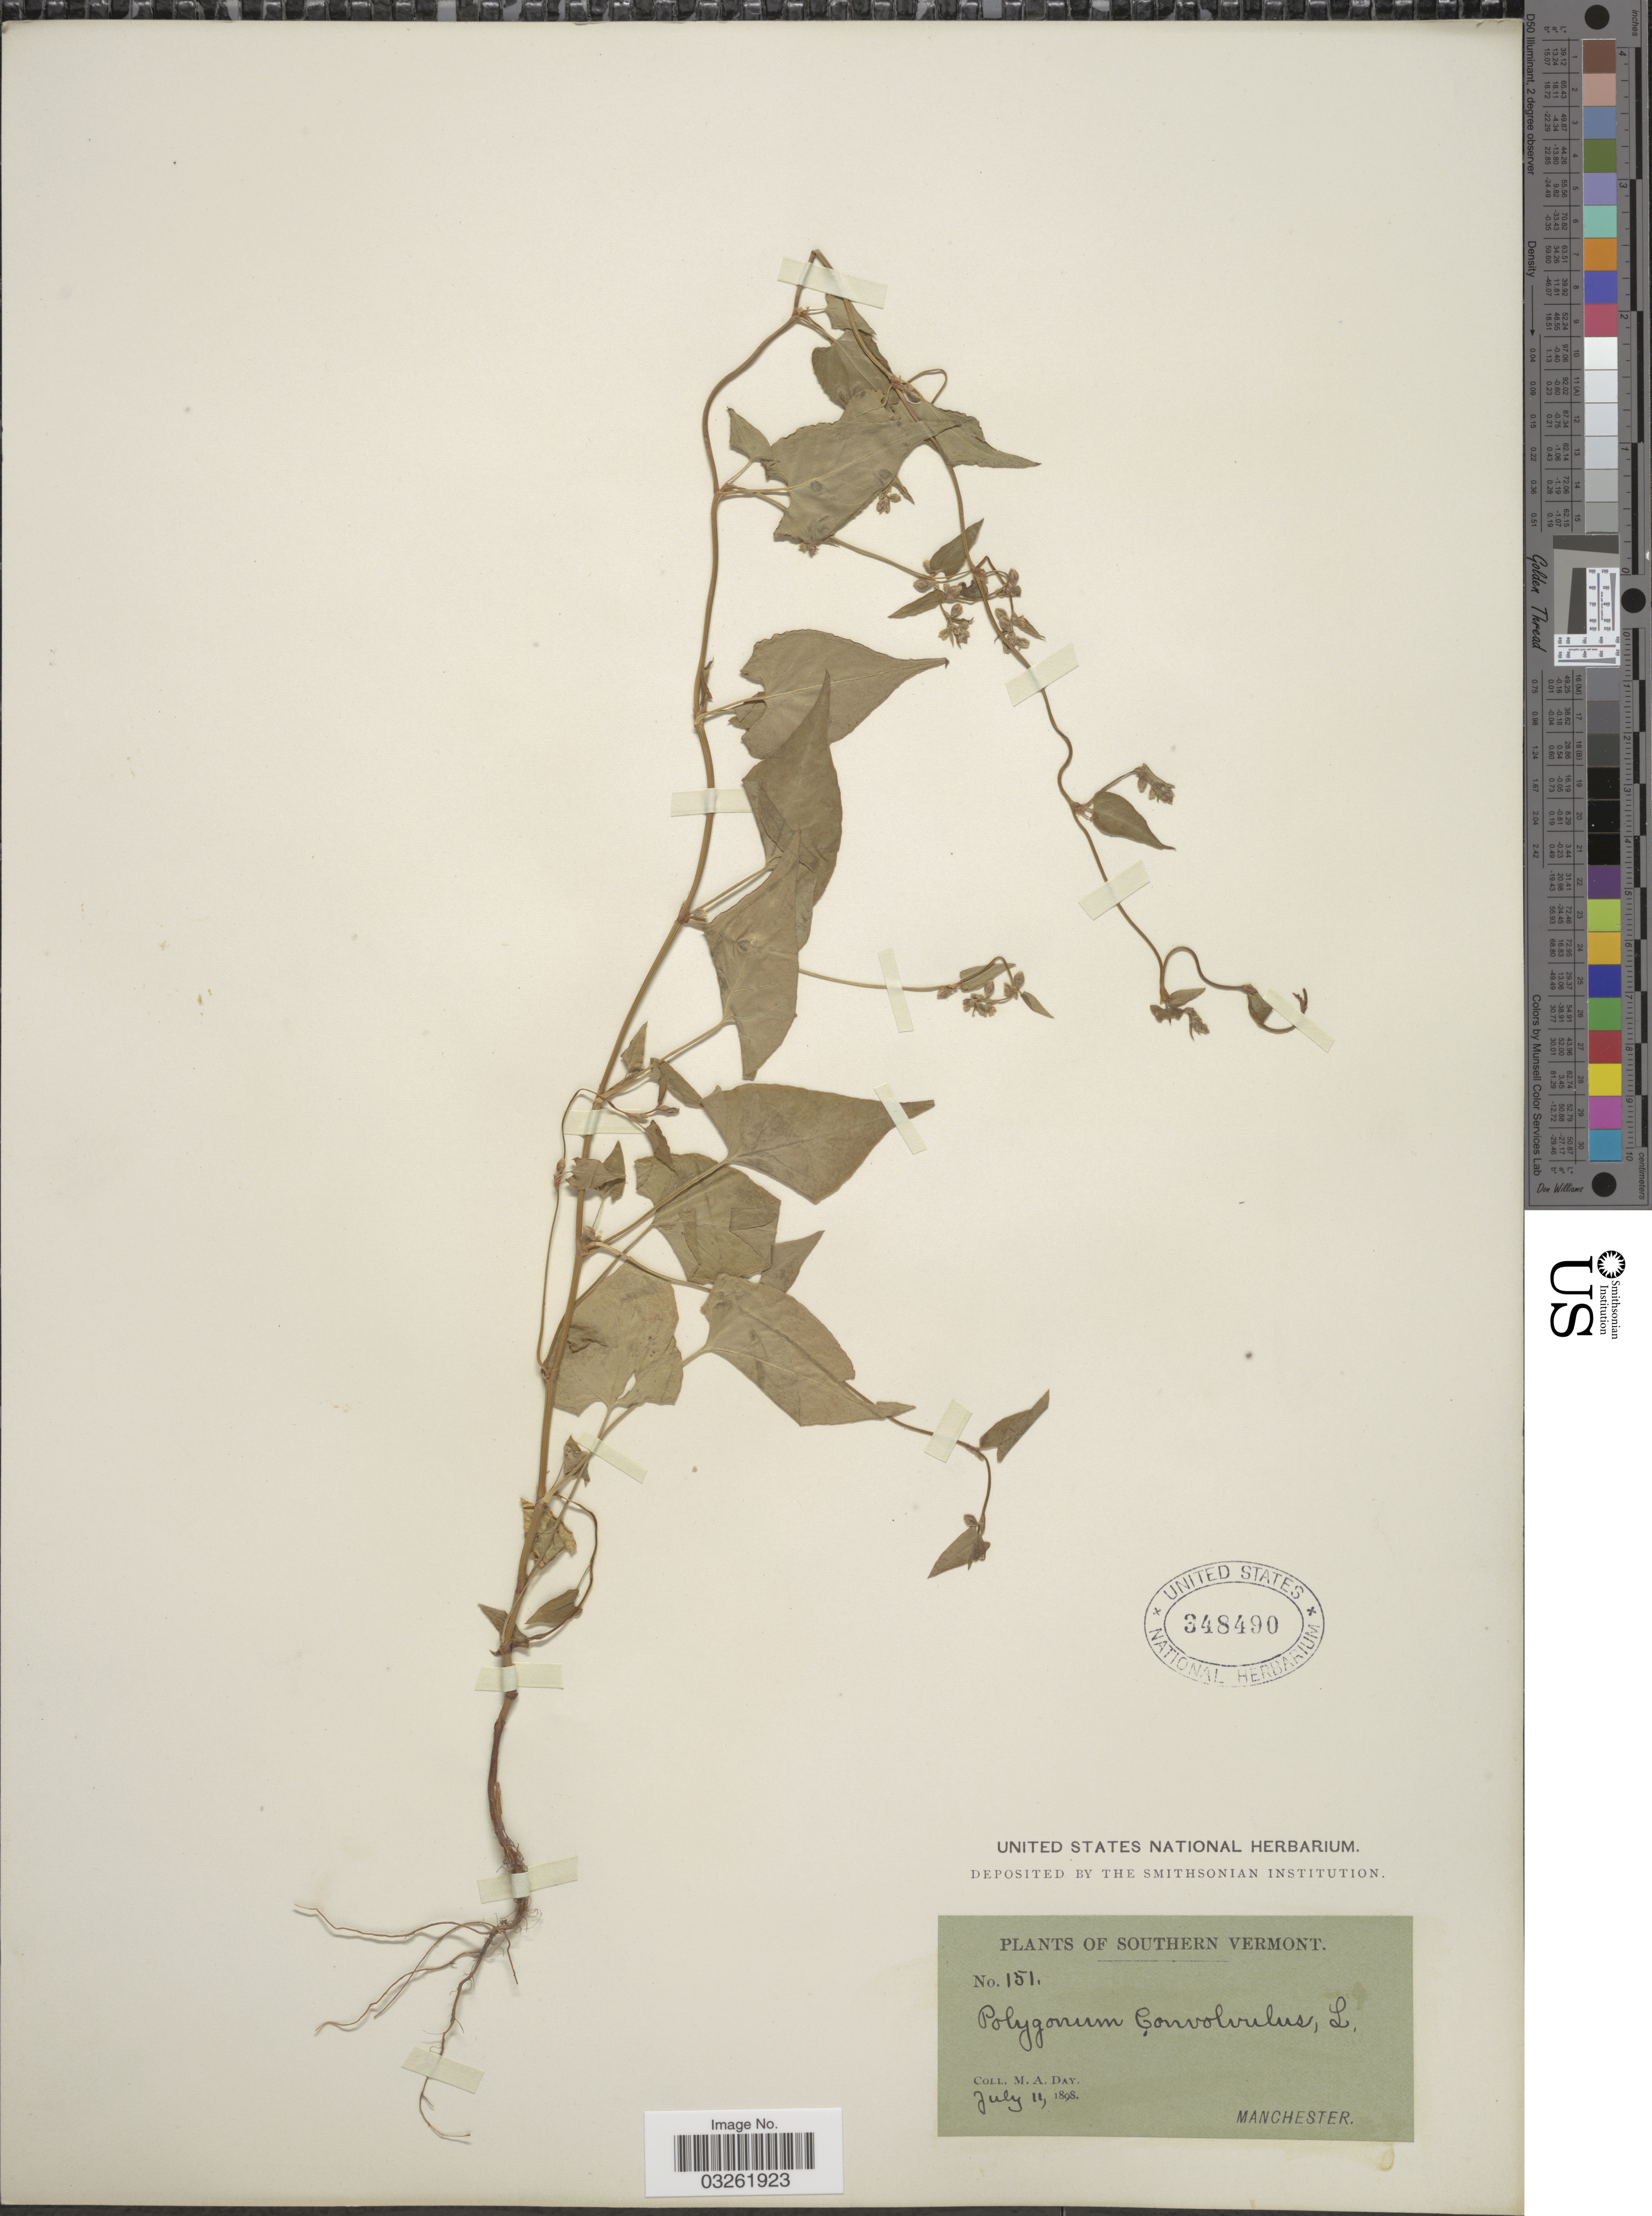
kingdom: Plantae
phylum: Tracheophyta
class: Magnoliopsida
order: Caryophyllales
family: Polygonaceae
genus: Fallopia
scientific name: Fallopia convolvulus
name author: (L.) Á. Löve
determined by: Strong, M. T., (US), Smithsonian Institution - National Museum of Natural History (UNITED STATES)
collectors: M. Day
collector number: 151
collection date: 1898-07-11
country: United States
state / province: Vermont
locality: Southern Vermont. Manchester.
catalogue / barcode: US 348490